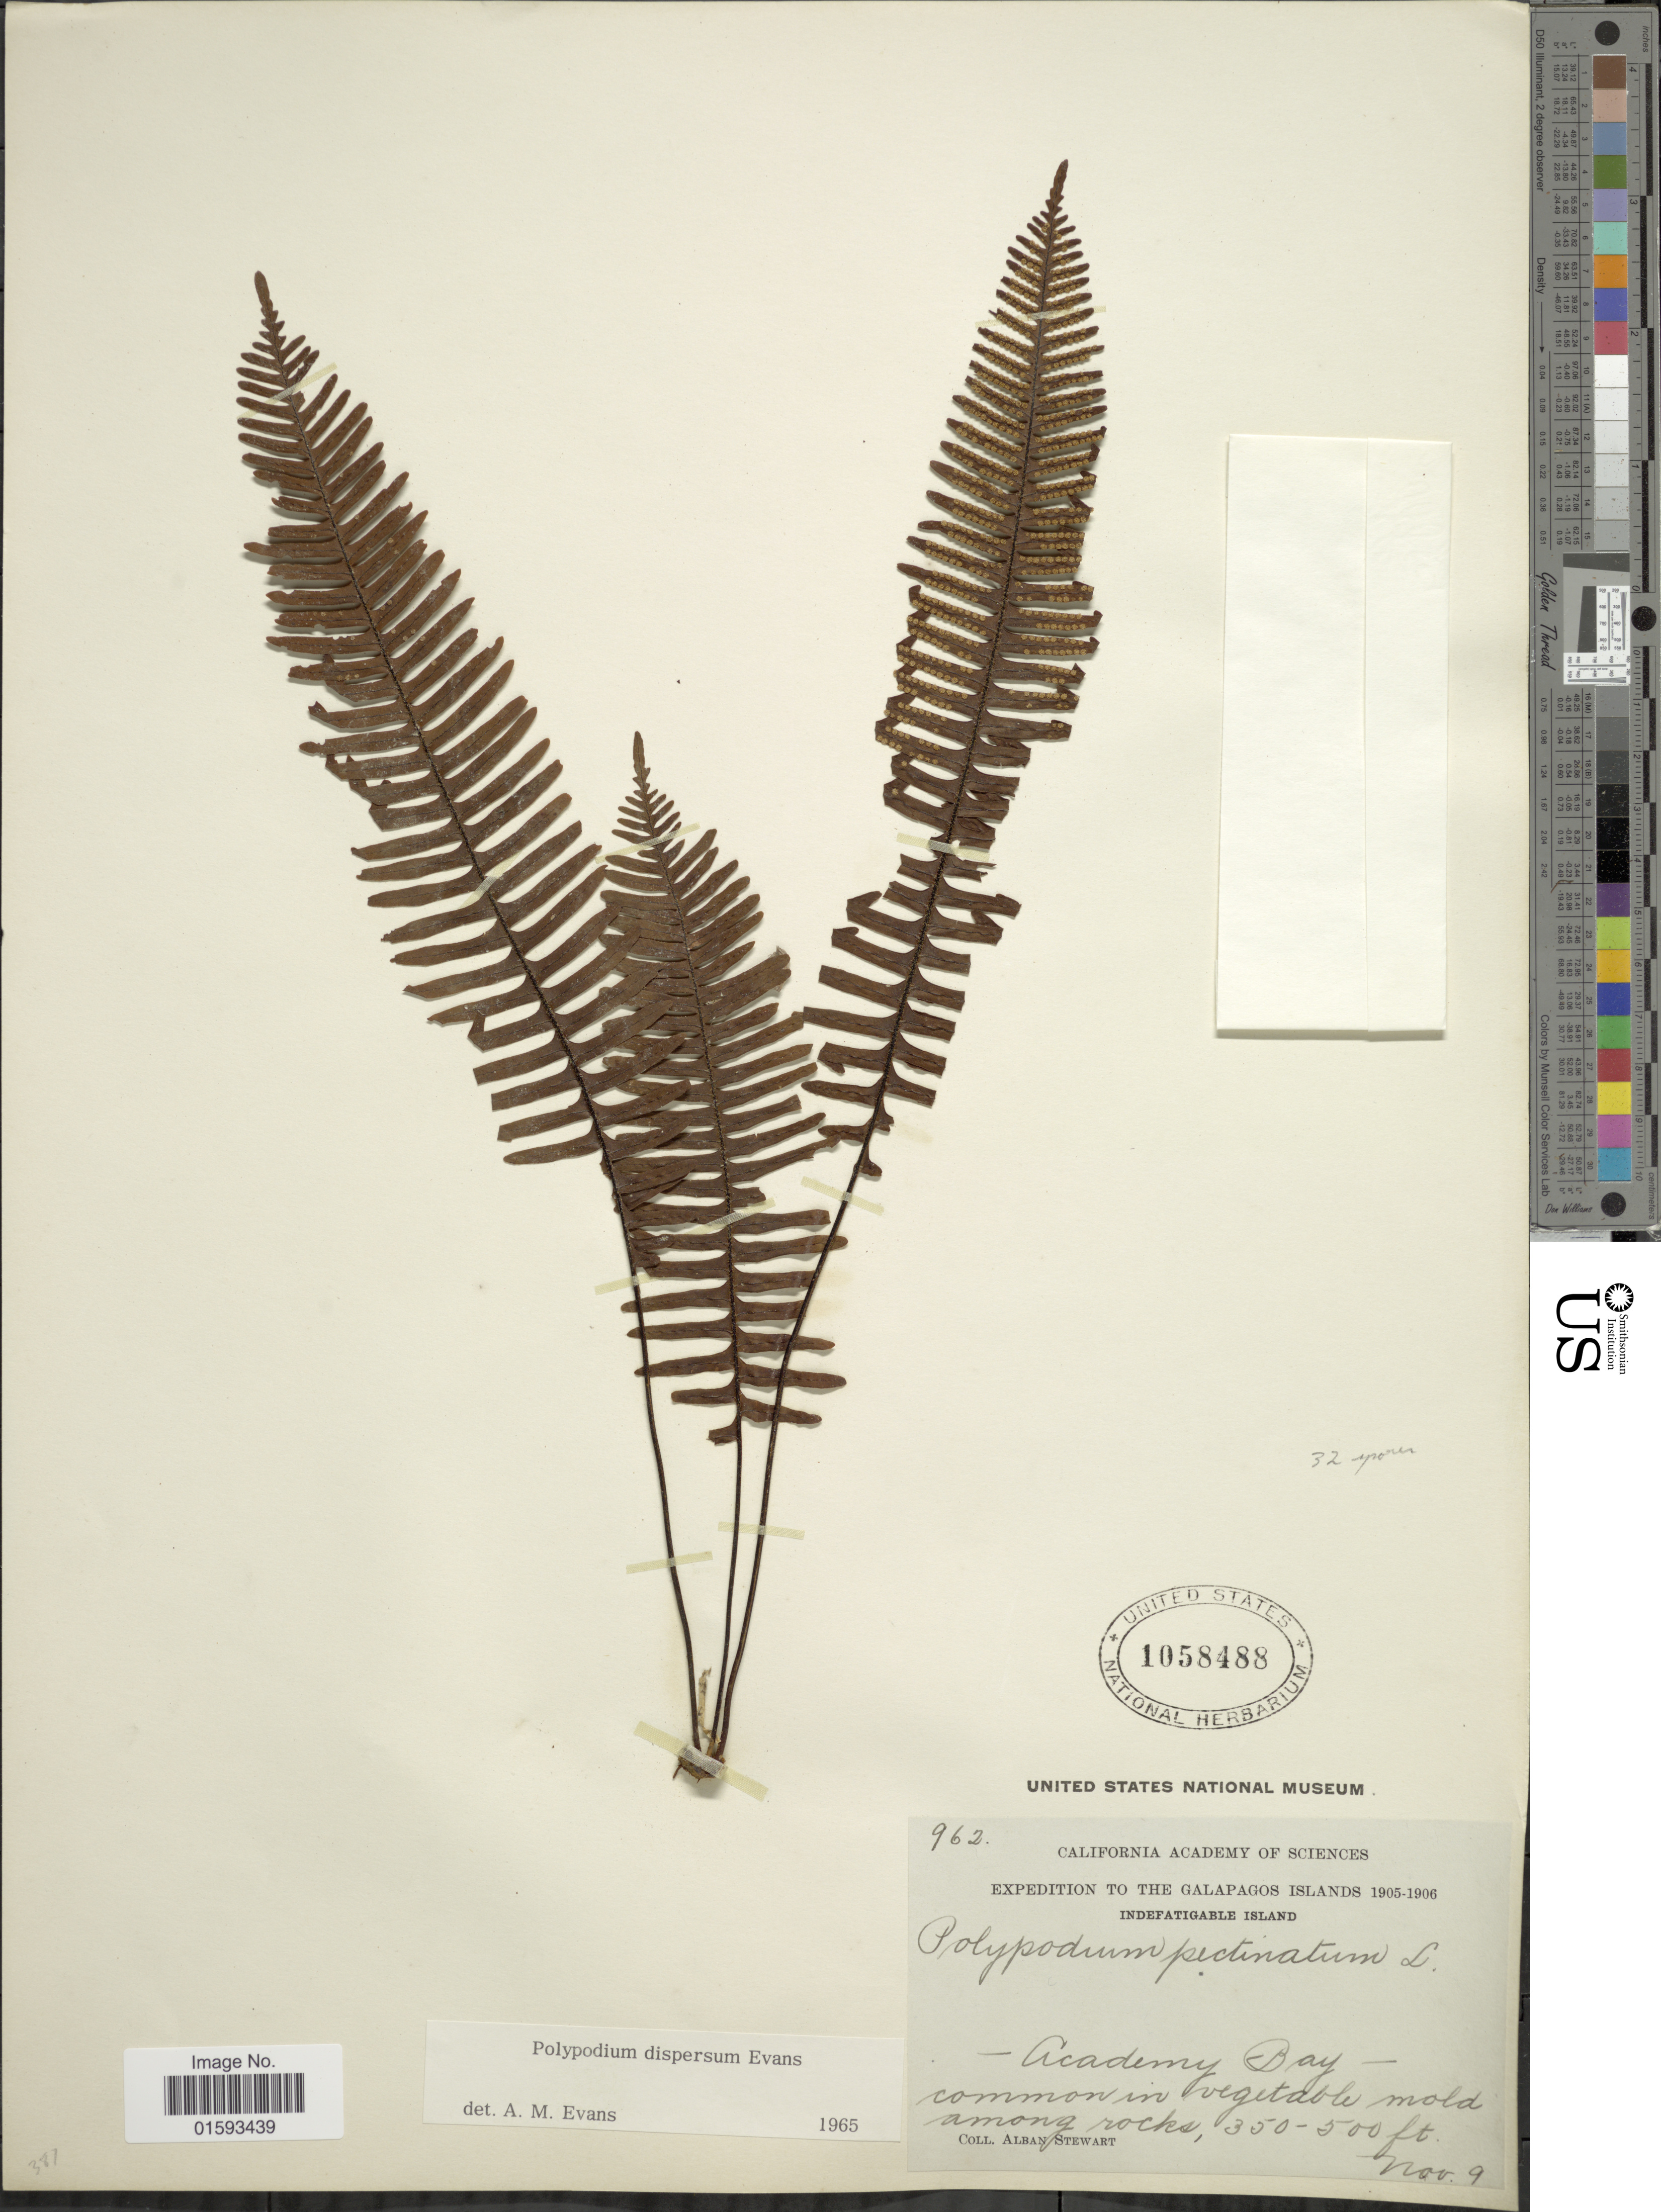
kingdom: Plantae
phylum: Tracheophyta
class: Polypodiopsida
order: Polypodiales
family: Polypodiaceae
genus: Pecluma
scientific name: Pecluma dispersa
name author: (A.M. Evans) M.G. Price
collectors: A. Stewart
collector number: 962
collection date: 1905-11-09/1906-11-09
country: Ecuador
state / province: Colón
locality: Galapagos Islands, Indefatigable Island, Academy Bay, common invegetabel mold among rocks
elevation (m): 107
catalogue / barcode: US 1058488